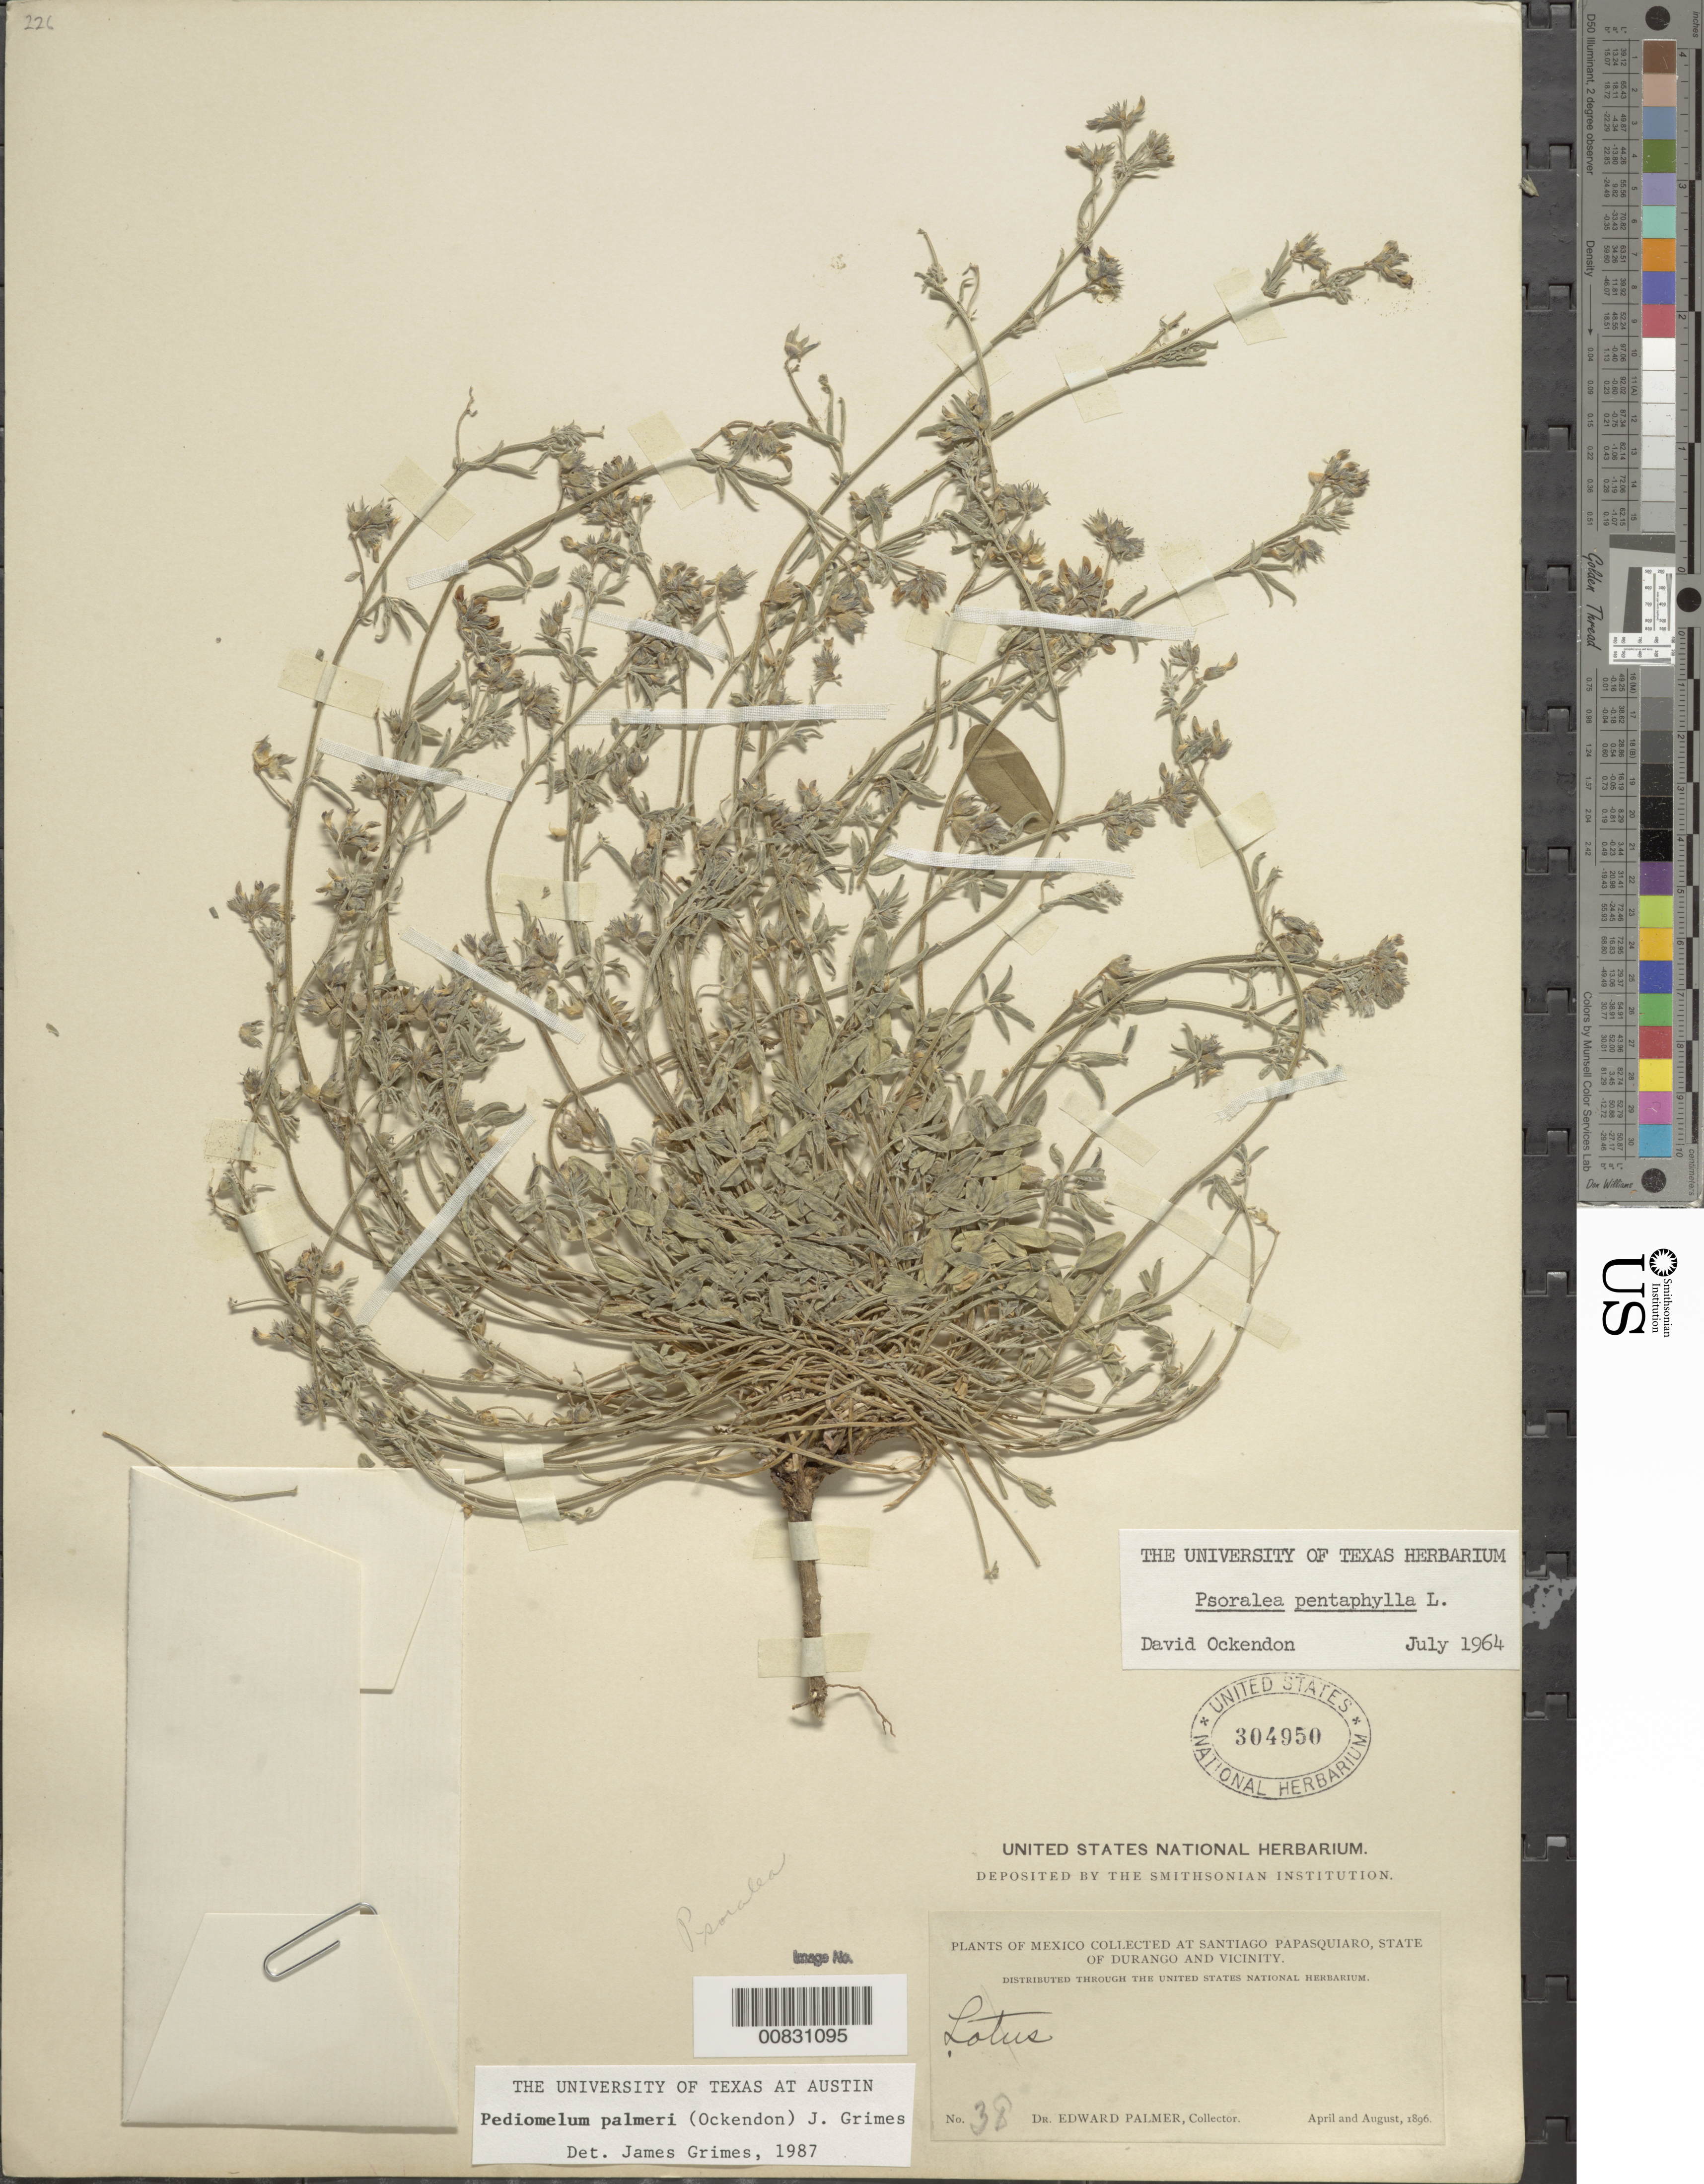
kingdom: Plantae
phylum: Tracheophyta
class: Magnoliopsida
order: Fabales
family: Fabaceae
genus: Pediomelum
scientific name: Pediomelum palmeri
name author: (Ockendon) J.W. Grimes ex Gandhi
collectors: E. Palmer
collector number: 38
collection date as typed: Apr 1896 to -- Aug 1896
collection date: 1896-04/1896-08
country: Mexico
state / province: Durango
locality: Santiago Papasquiaro, Durango and vicinity.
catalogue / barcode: US 304950